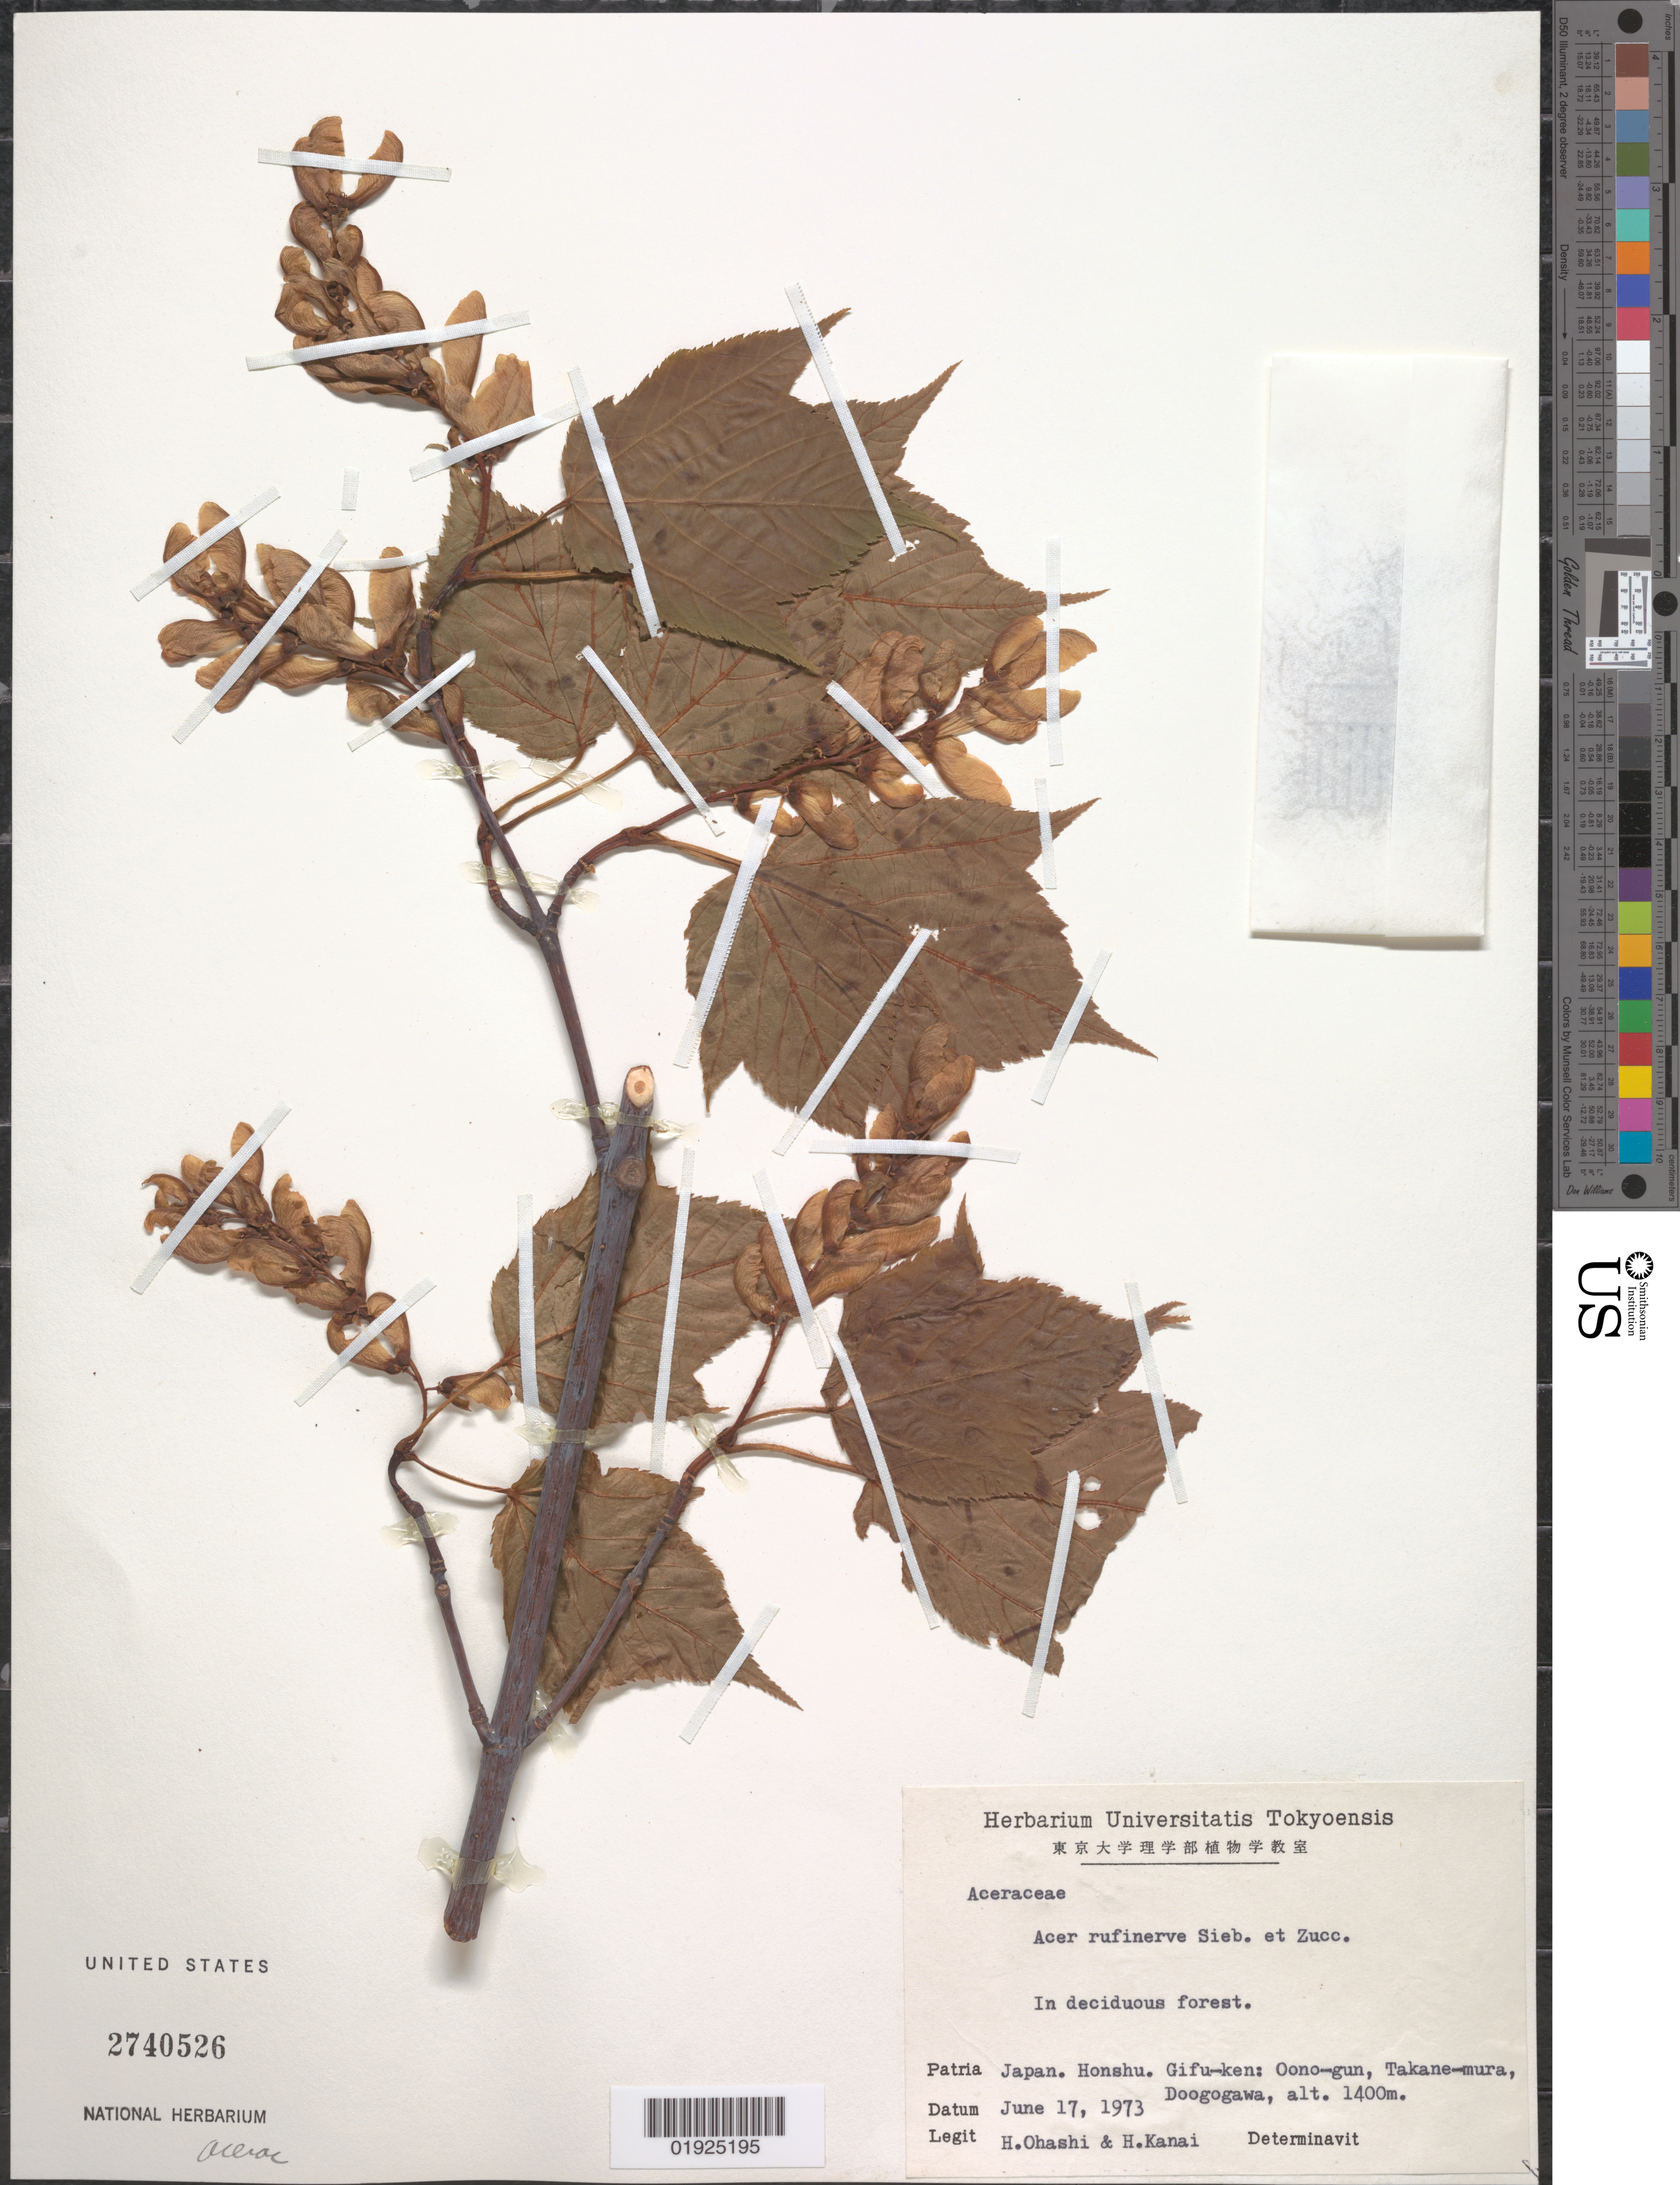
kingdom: Plantae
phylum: Tracheophyta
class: Magnoliopsida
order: Sapindales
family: Sapindaceae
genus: Acer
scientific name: Acer rufinerve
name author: Siebold & Zucc.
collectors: H. Ohashi & H. Kanai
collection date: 1973-06-17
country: Japan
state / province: Gihu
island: Honshu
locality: Gifu-ken: Oono-gun, Takane-mura, Doogogawa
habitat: In deciduous forest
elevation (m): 1400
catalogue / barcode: US 2740526